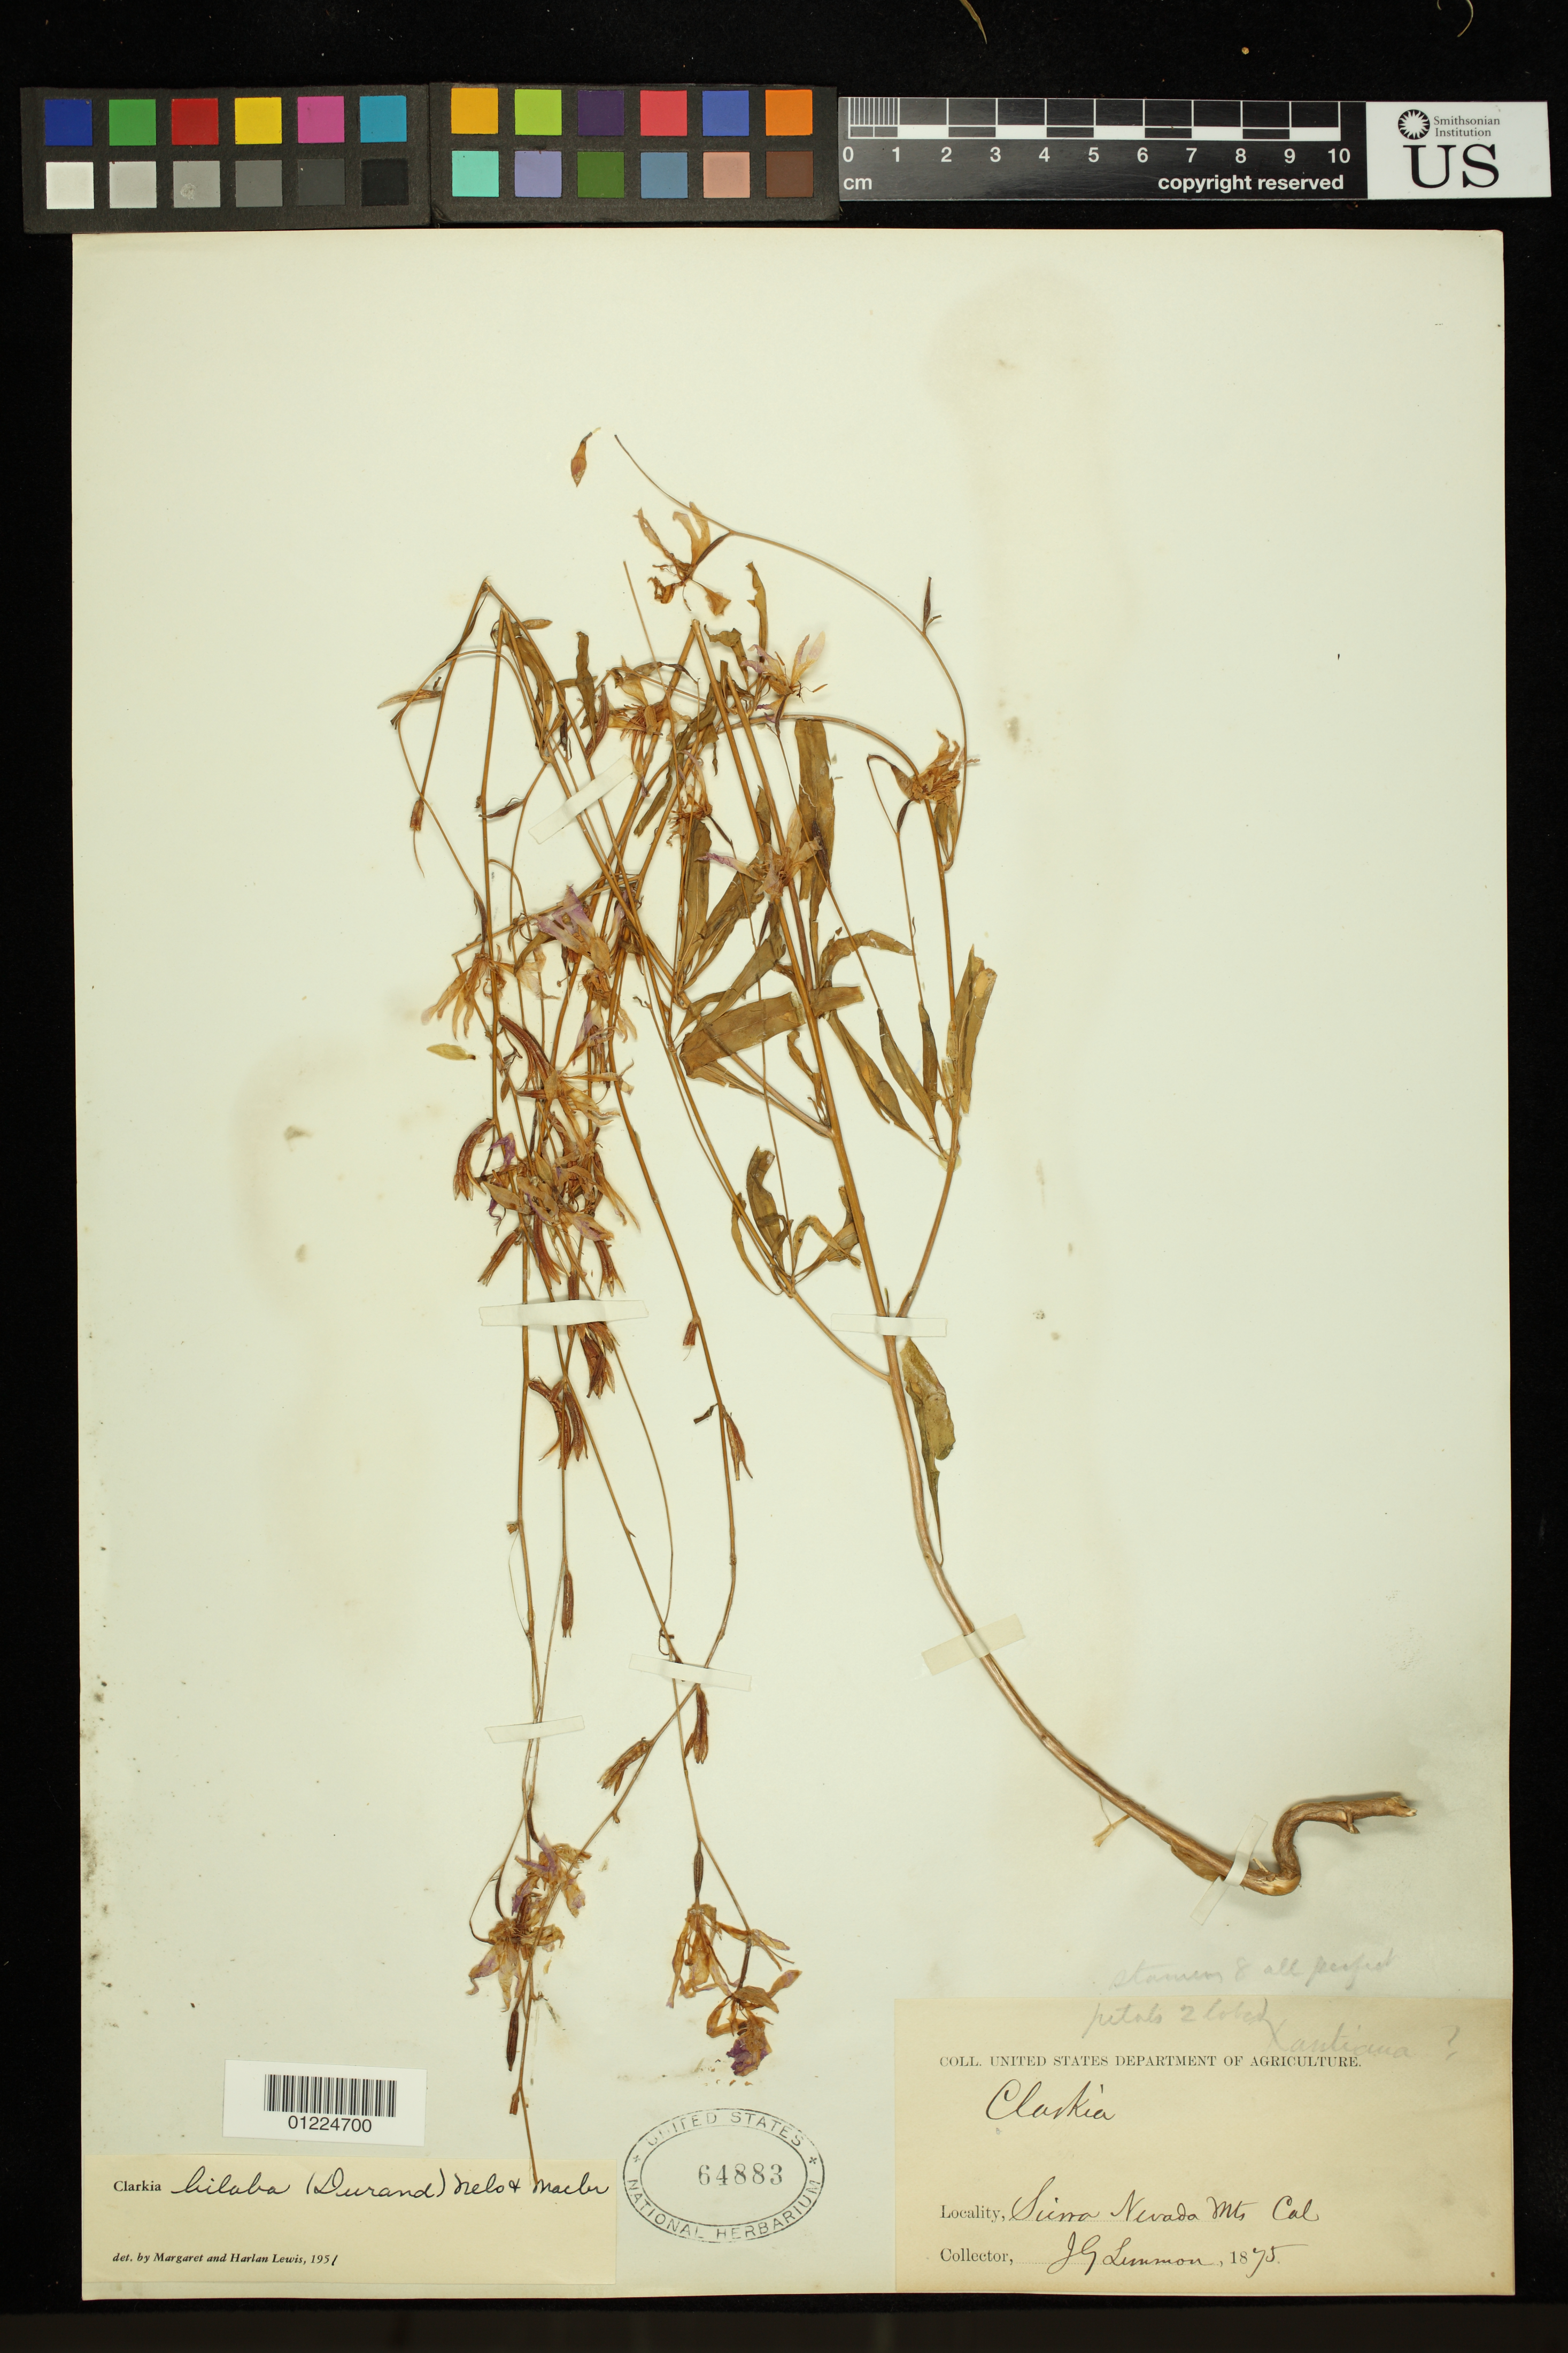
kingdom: Plantae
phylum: Tracheophyta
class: Magnoliopsida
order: Myrtales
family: Onagraceae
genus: Clarkia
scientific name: Clarkia biloba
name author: (Durand) A. Nelson & J.F. Macbr.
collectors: J. G. Lemmon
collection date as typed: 1875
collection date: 1875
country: United States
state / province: California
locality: Sierra Nevada Mtns.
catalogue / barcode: US 64883